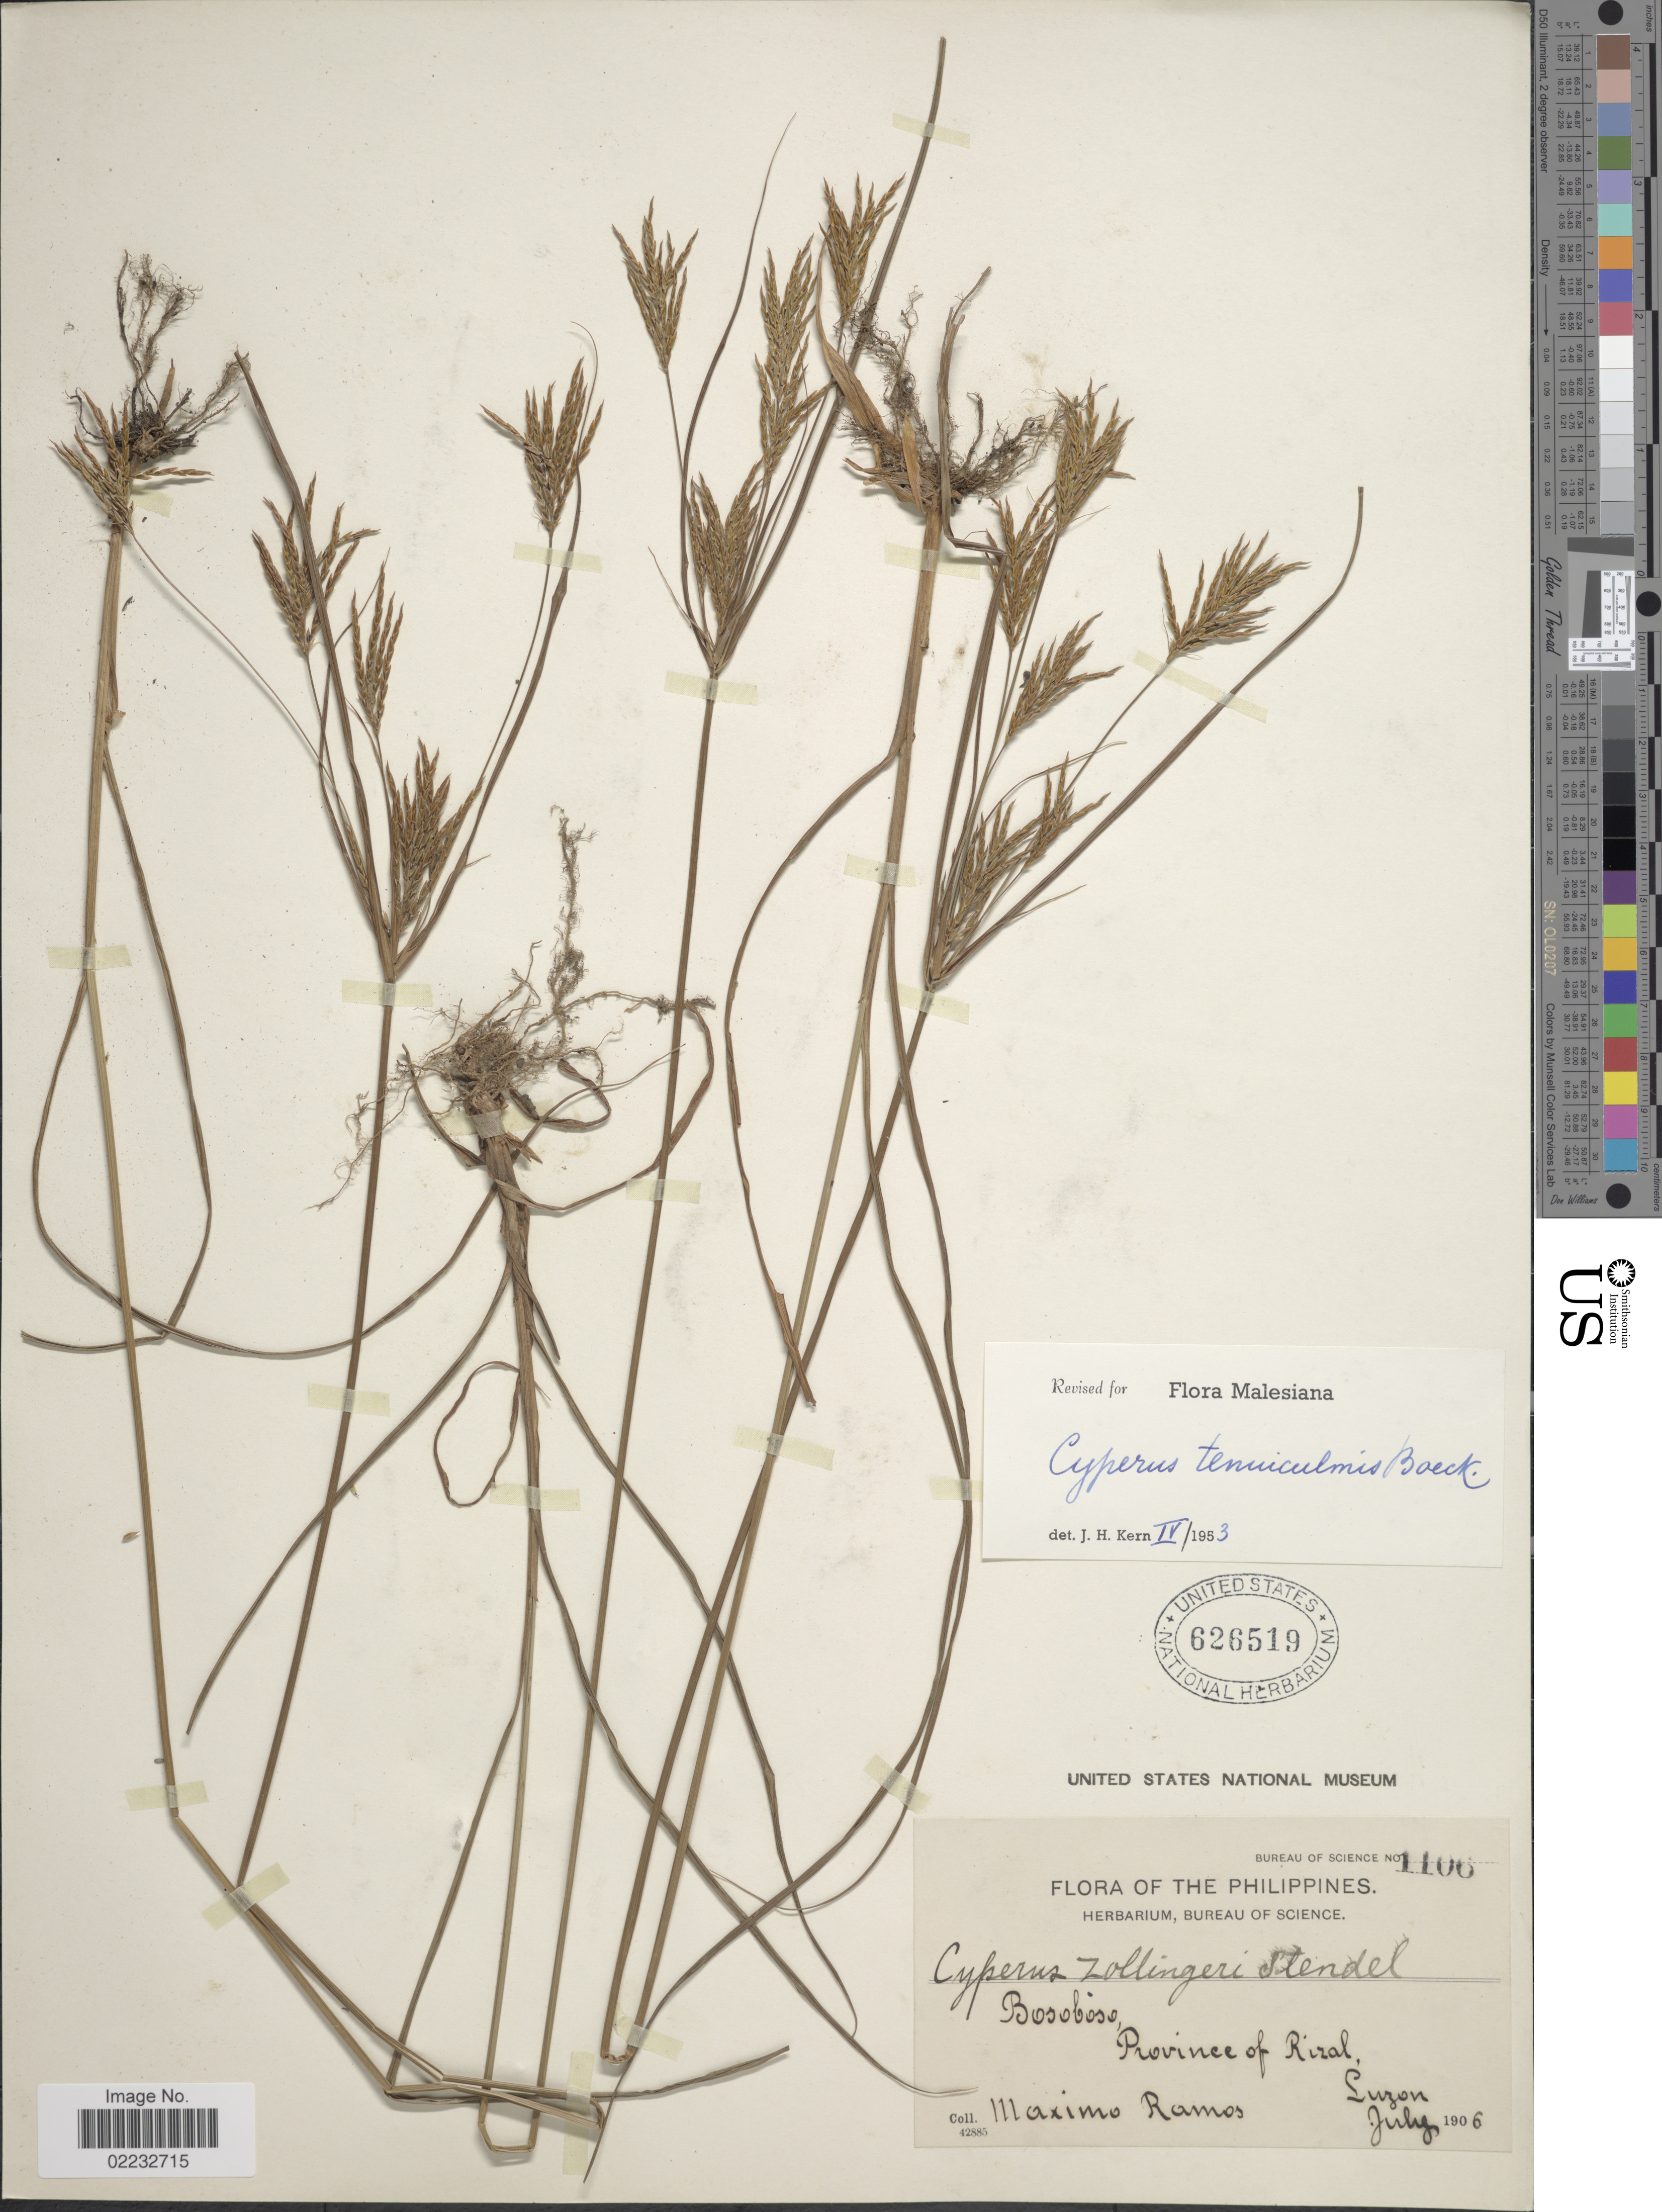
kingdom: Plantae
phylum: Tracheophyta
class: Liliopsida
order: Poales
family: Cyperaceae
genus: Cyperus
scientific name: Cyperus tenuiculmis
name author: Boeckeler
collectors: M. Ramos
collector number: Bureau of Science 1106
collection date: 1906-07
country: Philippines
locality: Bosoboso, Province of Rizal, Luzon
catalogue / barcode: US 626519